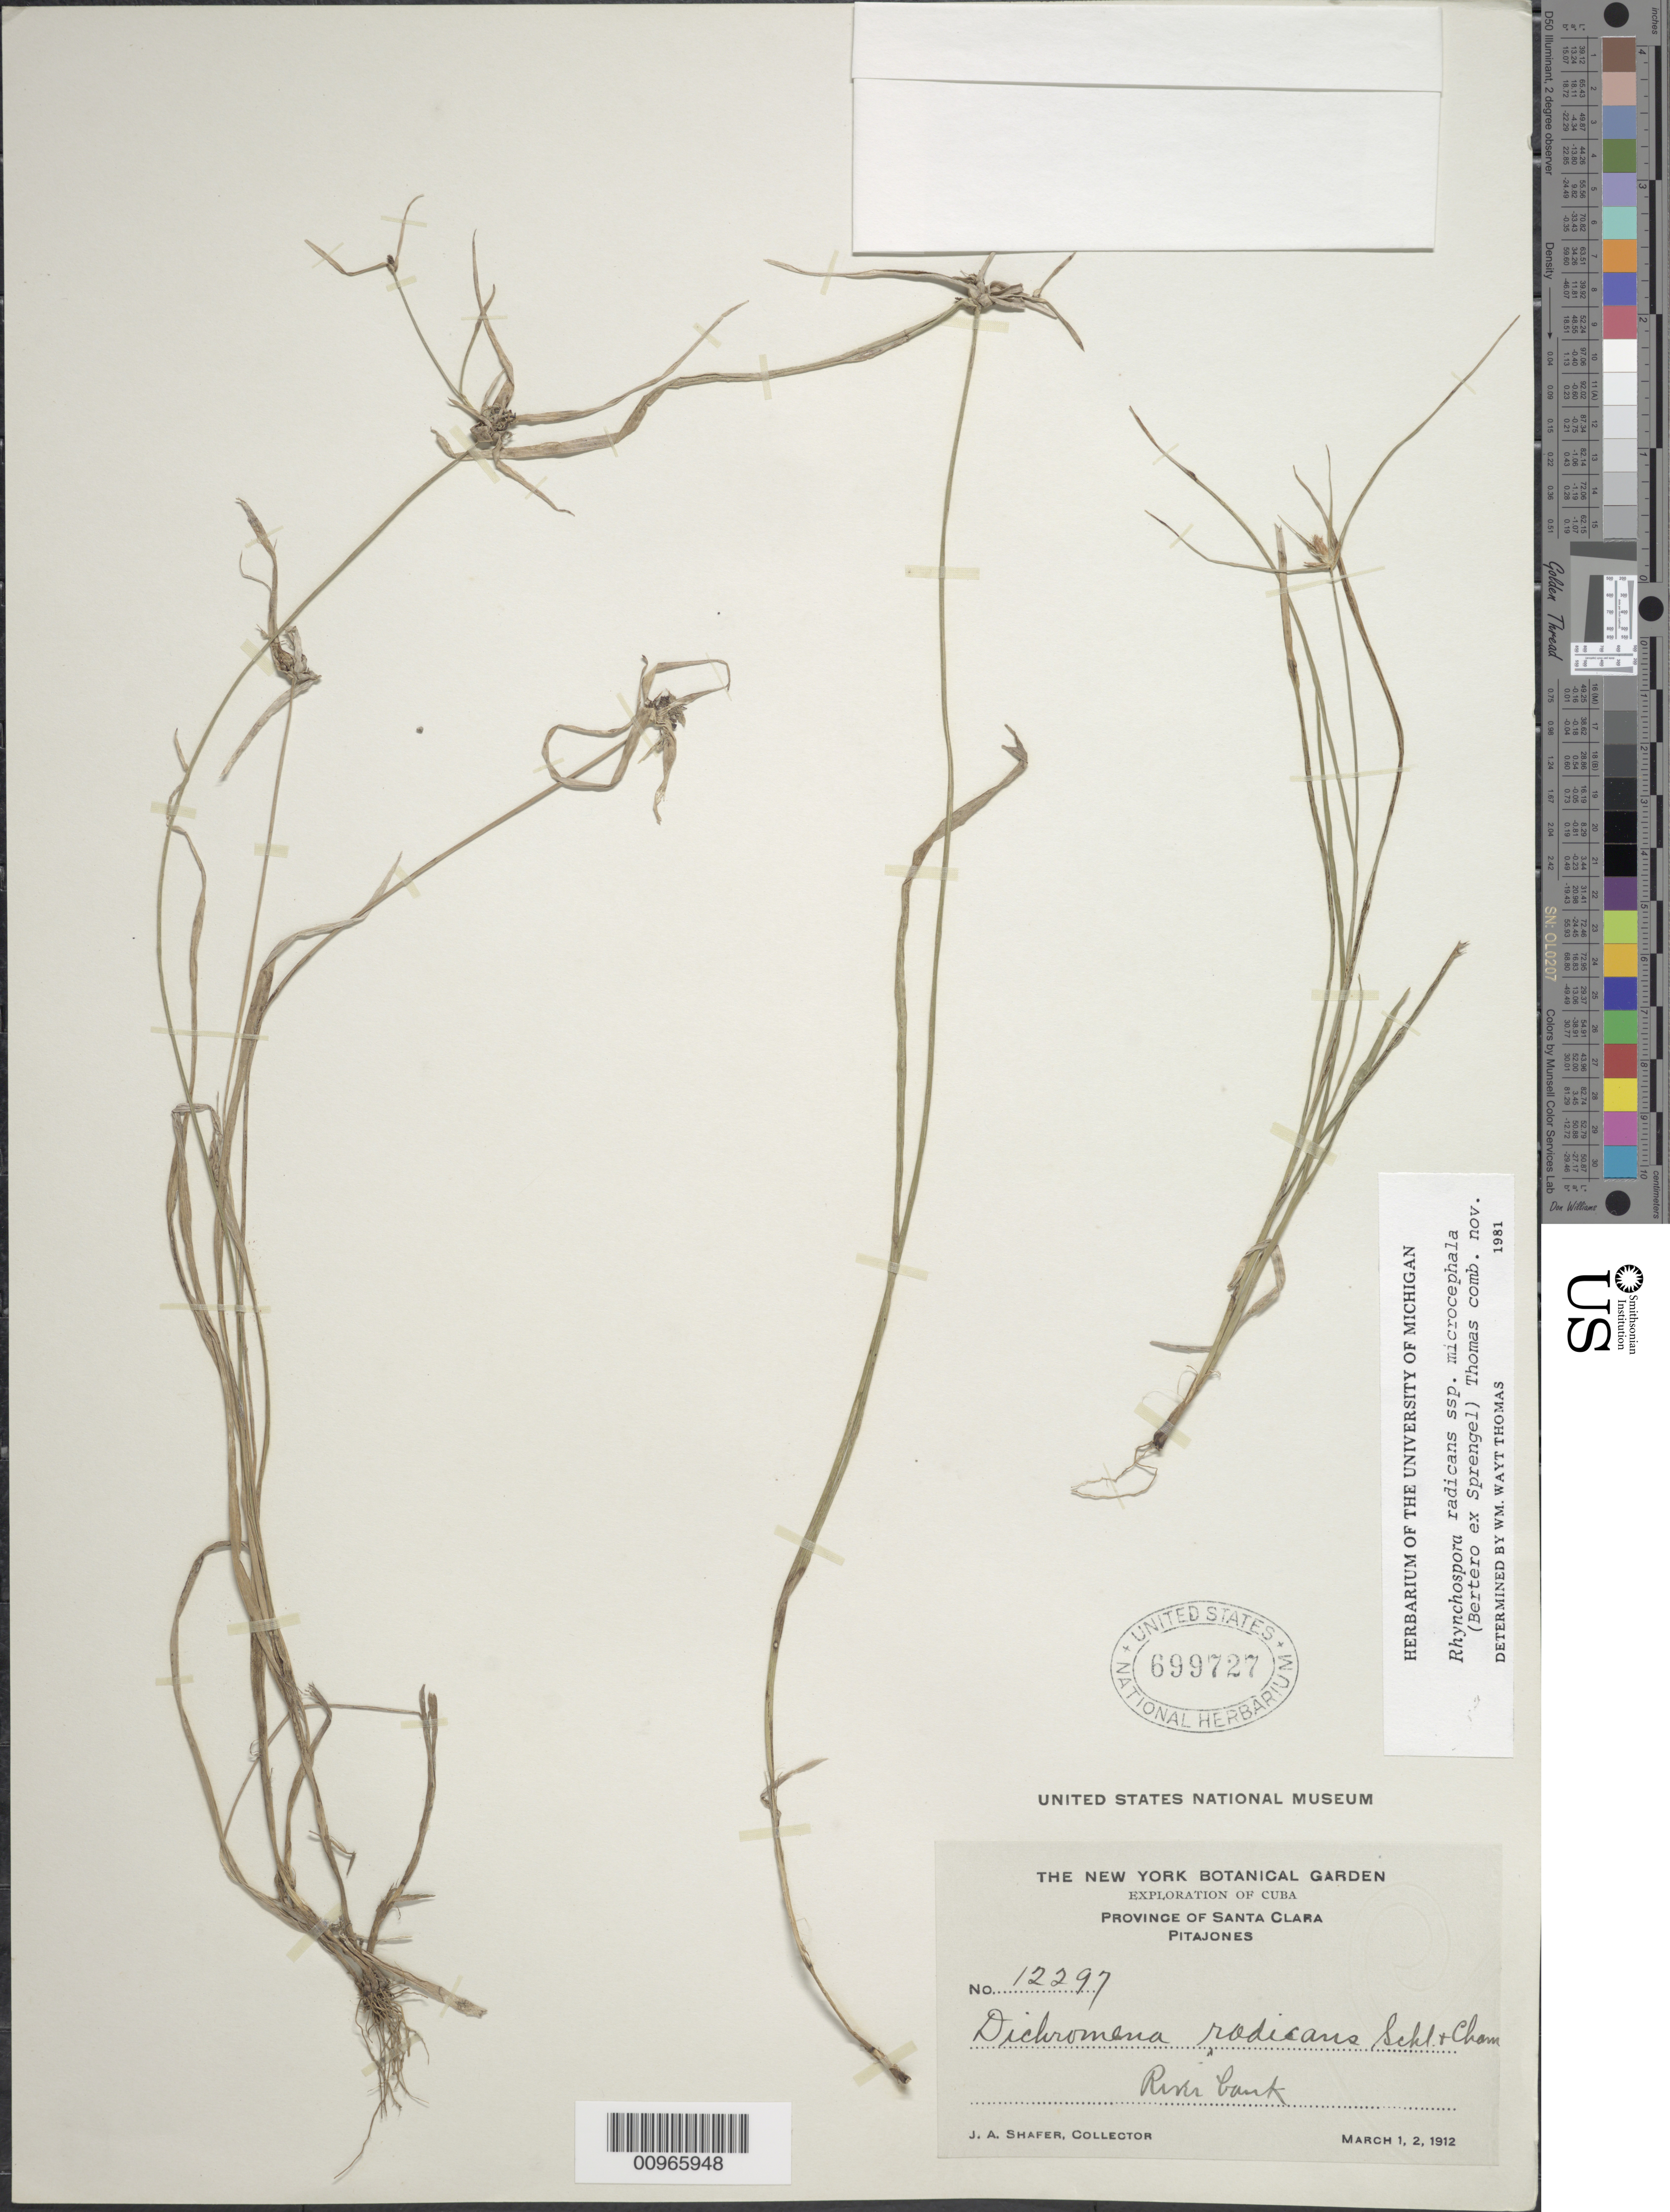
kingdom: Plantae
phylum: Tracheophyta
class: Liliopsida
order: Poales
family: Cyperaceae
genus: Rhynchospora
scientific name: Rhynchospora radicans subsp. microcephala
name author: (Bertero ex Spreng.) W.W. Thomas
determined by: Thomas, W. W.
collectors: J. A. Shafer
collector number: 12297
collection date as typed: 01 Mar 1912 to 02 Mar 1912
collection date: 1912-03-01/1912-03-02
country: Cuba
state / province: Las Villas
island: Cuba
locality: Pitajones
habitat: River bank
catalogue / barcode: US 699727